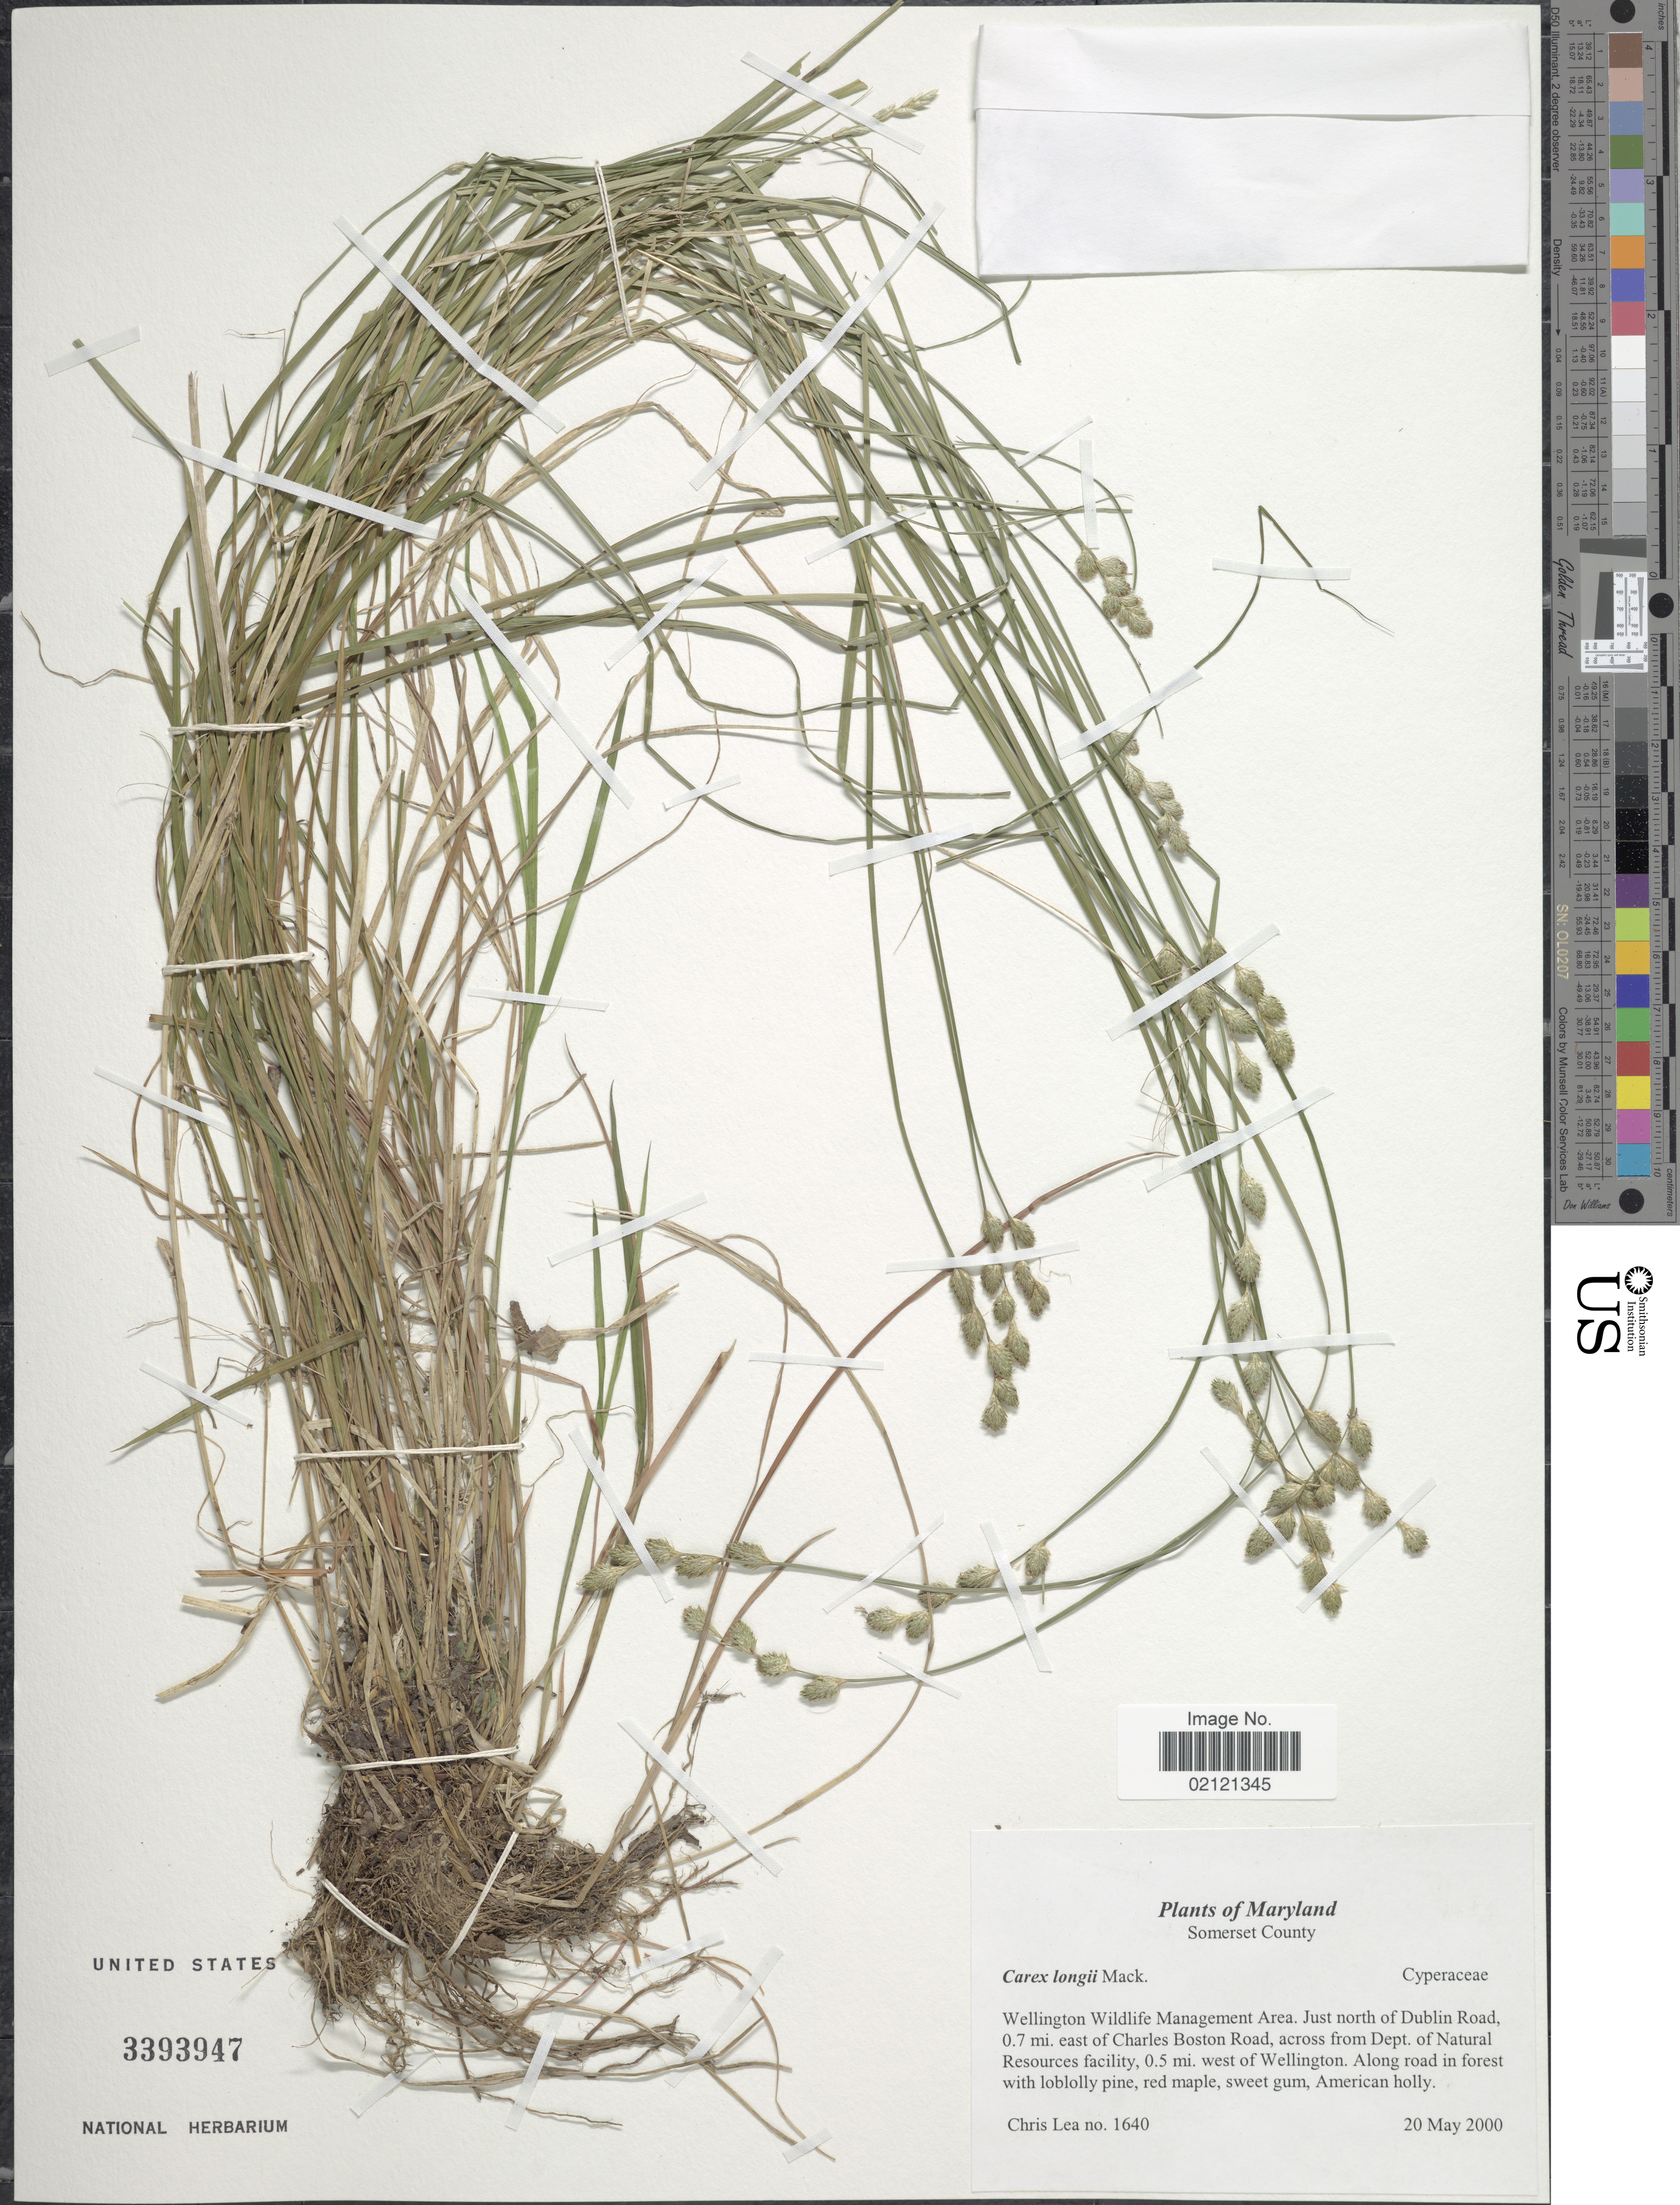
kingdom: Plantae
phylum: Tracheophyta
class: Liliopsida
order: Poales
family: Cyperaceae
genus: Carex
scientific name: Carex longii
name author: Mack.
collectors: C. Lea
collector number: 1640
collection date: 2000-05-20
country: United States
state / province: Maryland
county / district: Somerset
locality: Somerset County, Wellington Wildlife Management Area. Just North of Dublin Road, 0.7 mi. east of Charles Boston Road, across from Dept. of Natural Resources facility, 0.5 mi. west of Wellington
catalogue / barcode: US 3393947